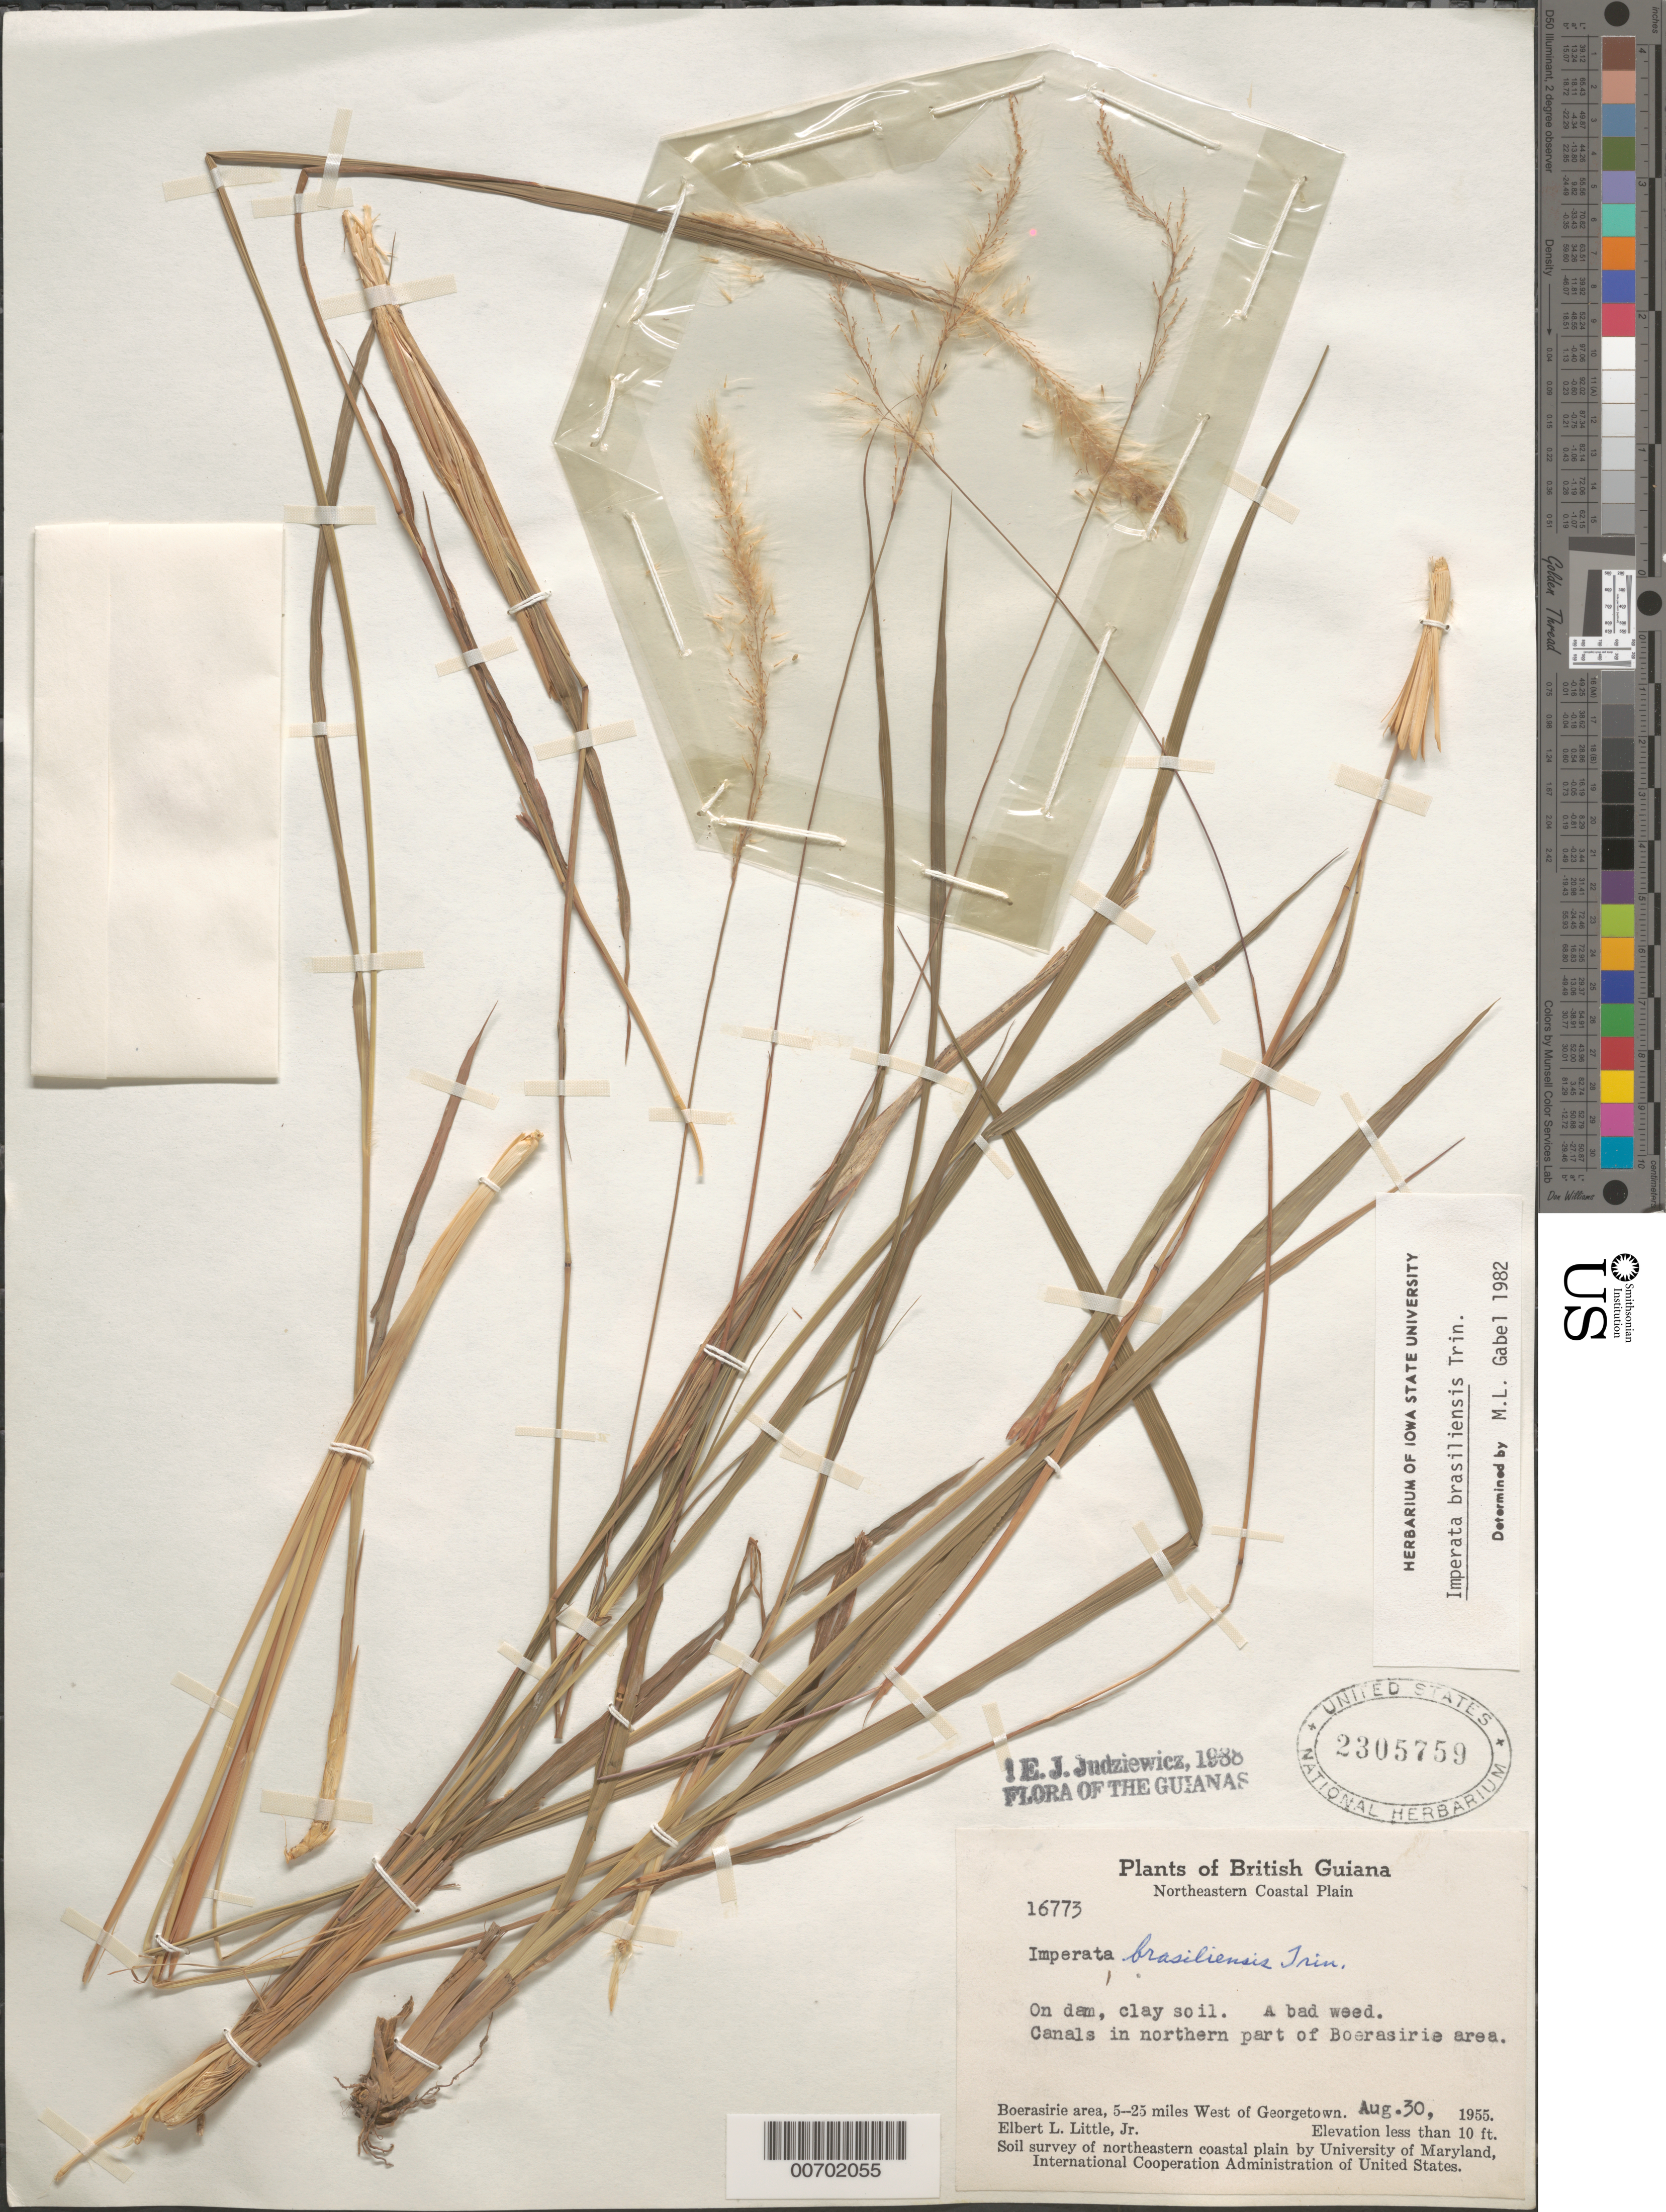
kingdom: Plantae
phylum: Tracheophyta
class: Liliopsida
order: Poales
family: Poaceae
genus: Imperata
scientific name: Imperata brasiliensis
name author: Trin.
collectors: E. L. Little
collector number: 16773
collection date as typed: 30-Aug-55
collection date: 1955-08-30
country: Guyana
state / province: Essequibo Isl-W. Demerara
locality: Boerasirie area, N part, 5-25 mi. W of Georgetown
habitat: On dam, clay soil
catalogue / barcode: US 2305759